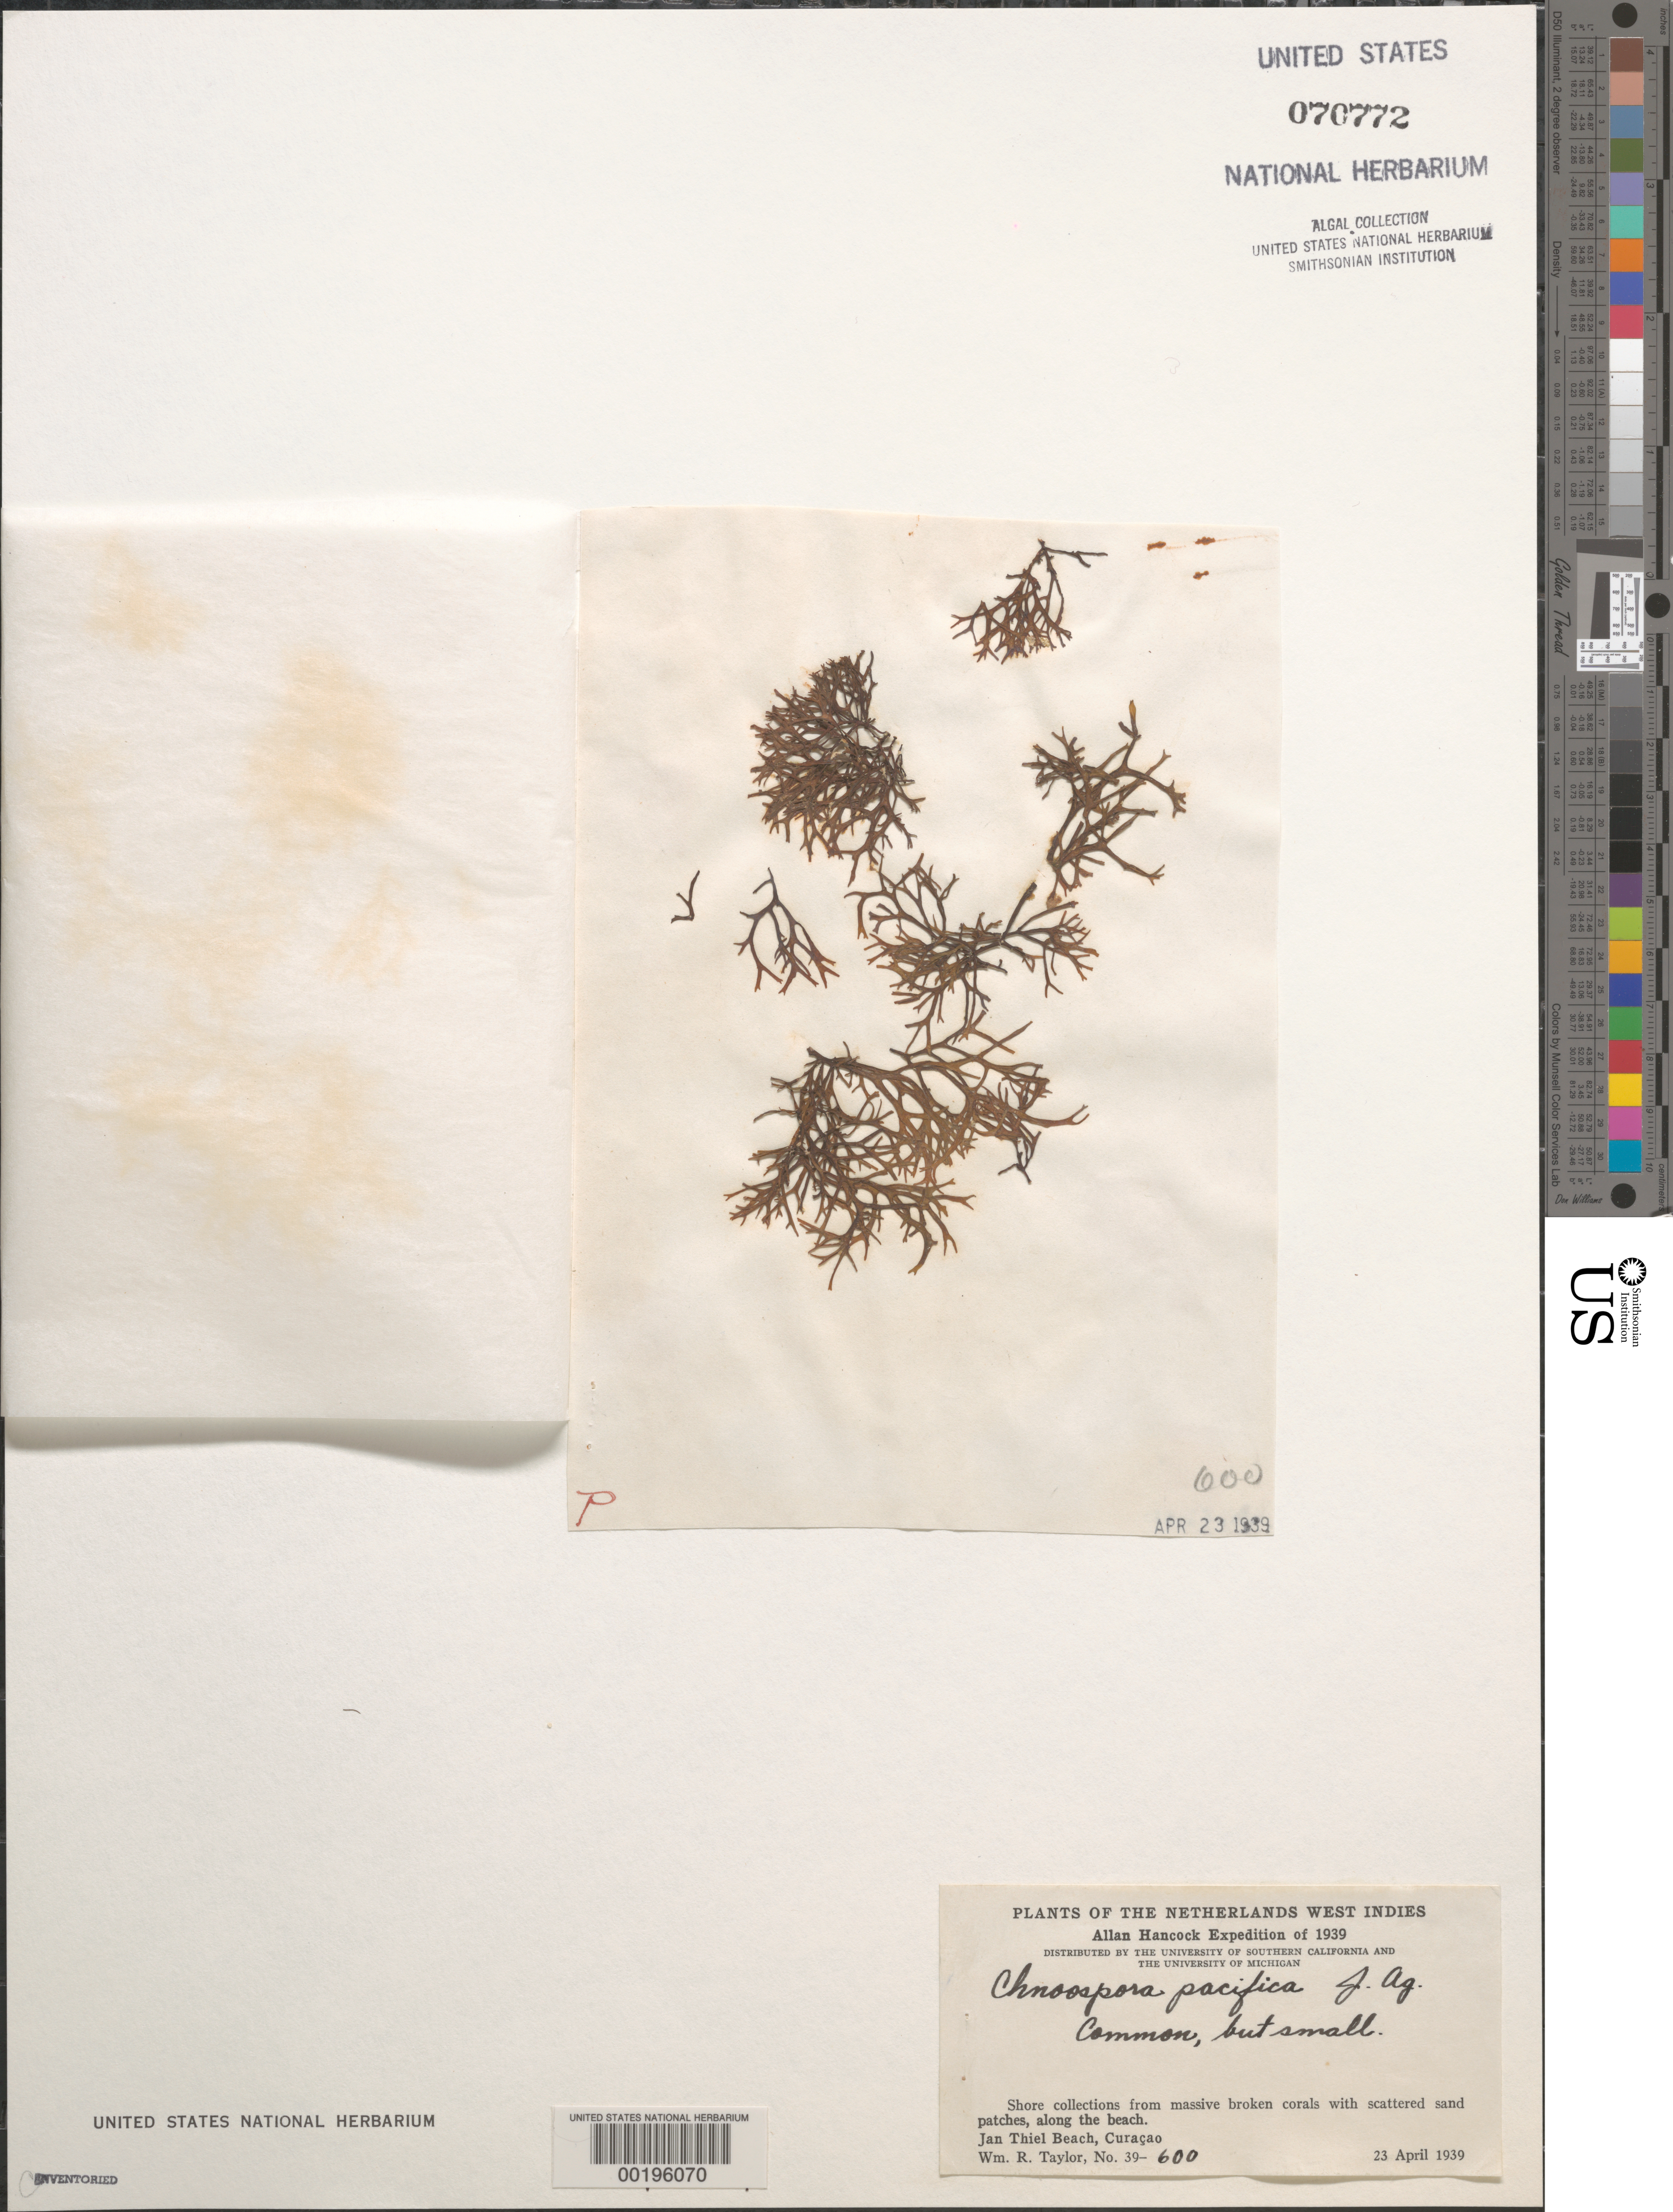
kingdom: Chromista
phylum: Ochrophyta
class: Phaeophyceae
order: Scytosiphonales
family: Scytosiphonaceae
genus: Chnoospora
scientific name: Chnoospora minima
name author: (Hering) Papenf.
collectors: W. R. Taylor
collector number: WRT 39-600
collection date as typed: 23 Apr 1939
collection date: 1939-04-23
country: Curaçao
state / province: ABC Islands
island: Curaçao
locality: Jan Thiel Beach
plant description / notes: Allan Hancock Expedition of 1939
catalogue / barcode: US 70772